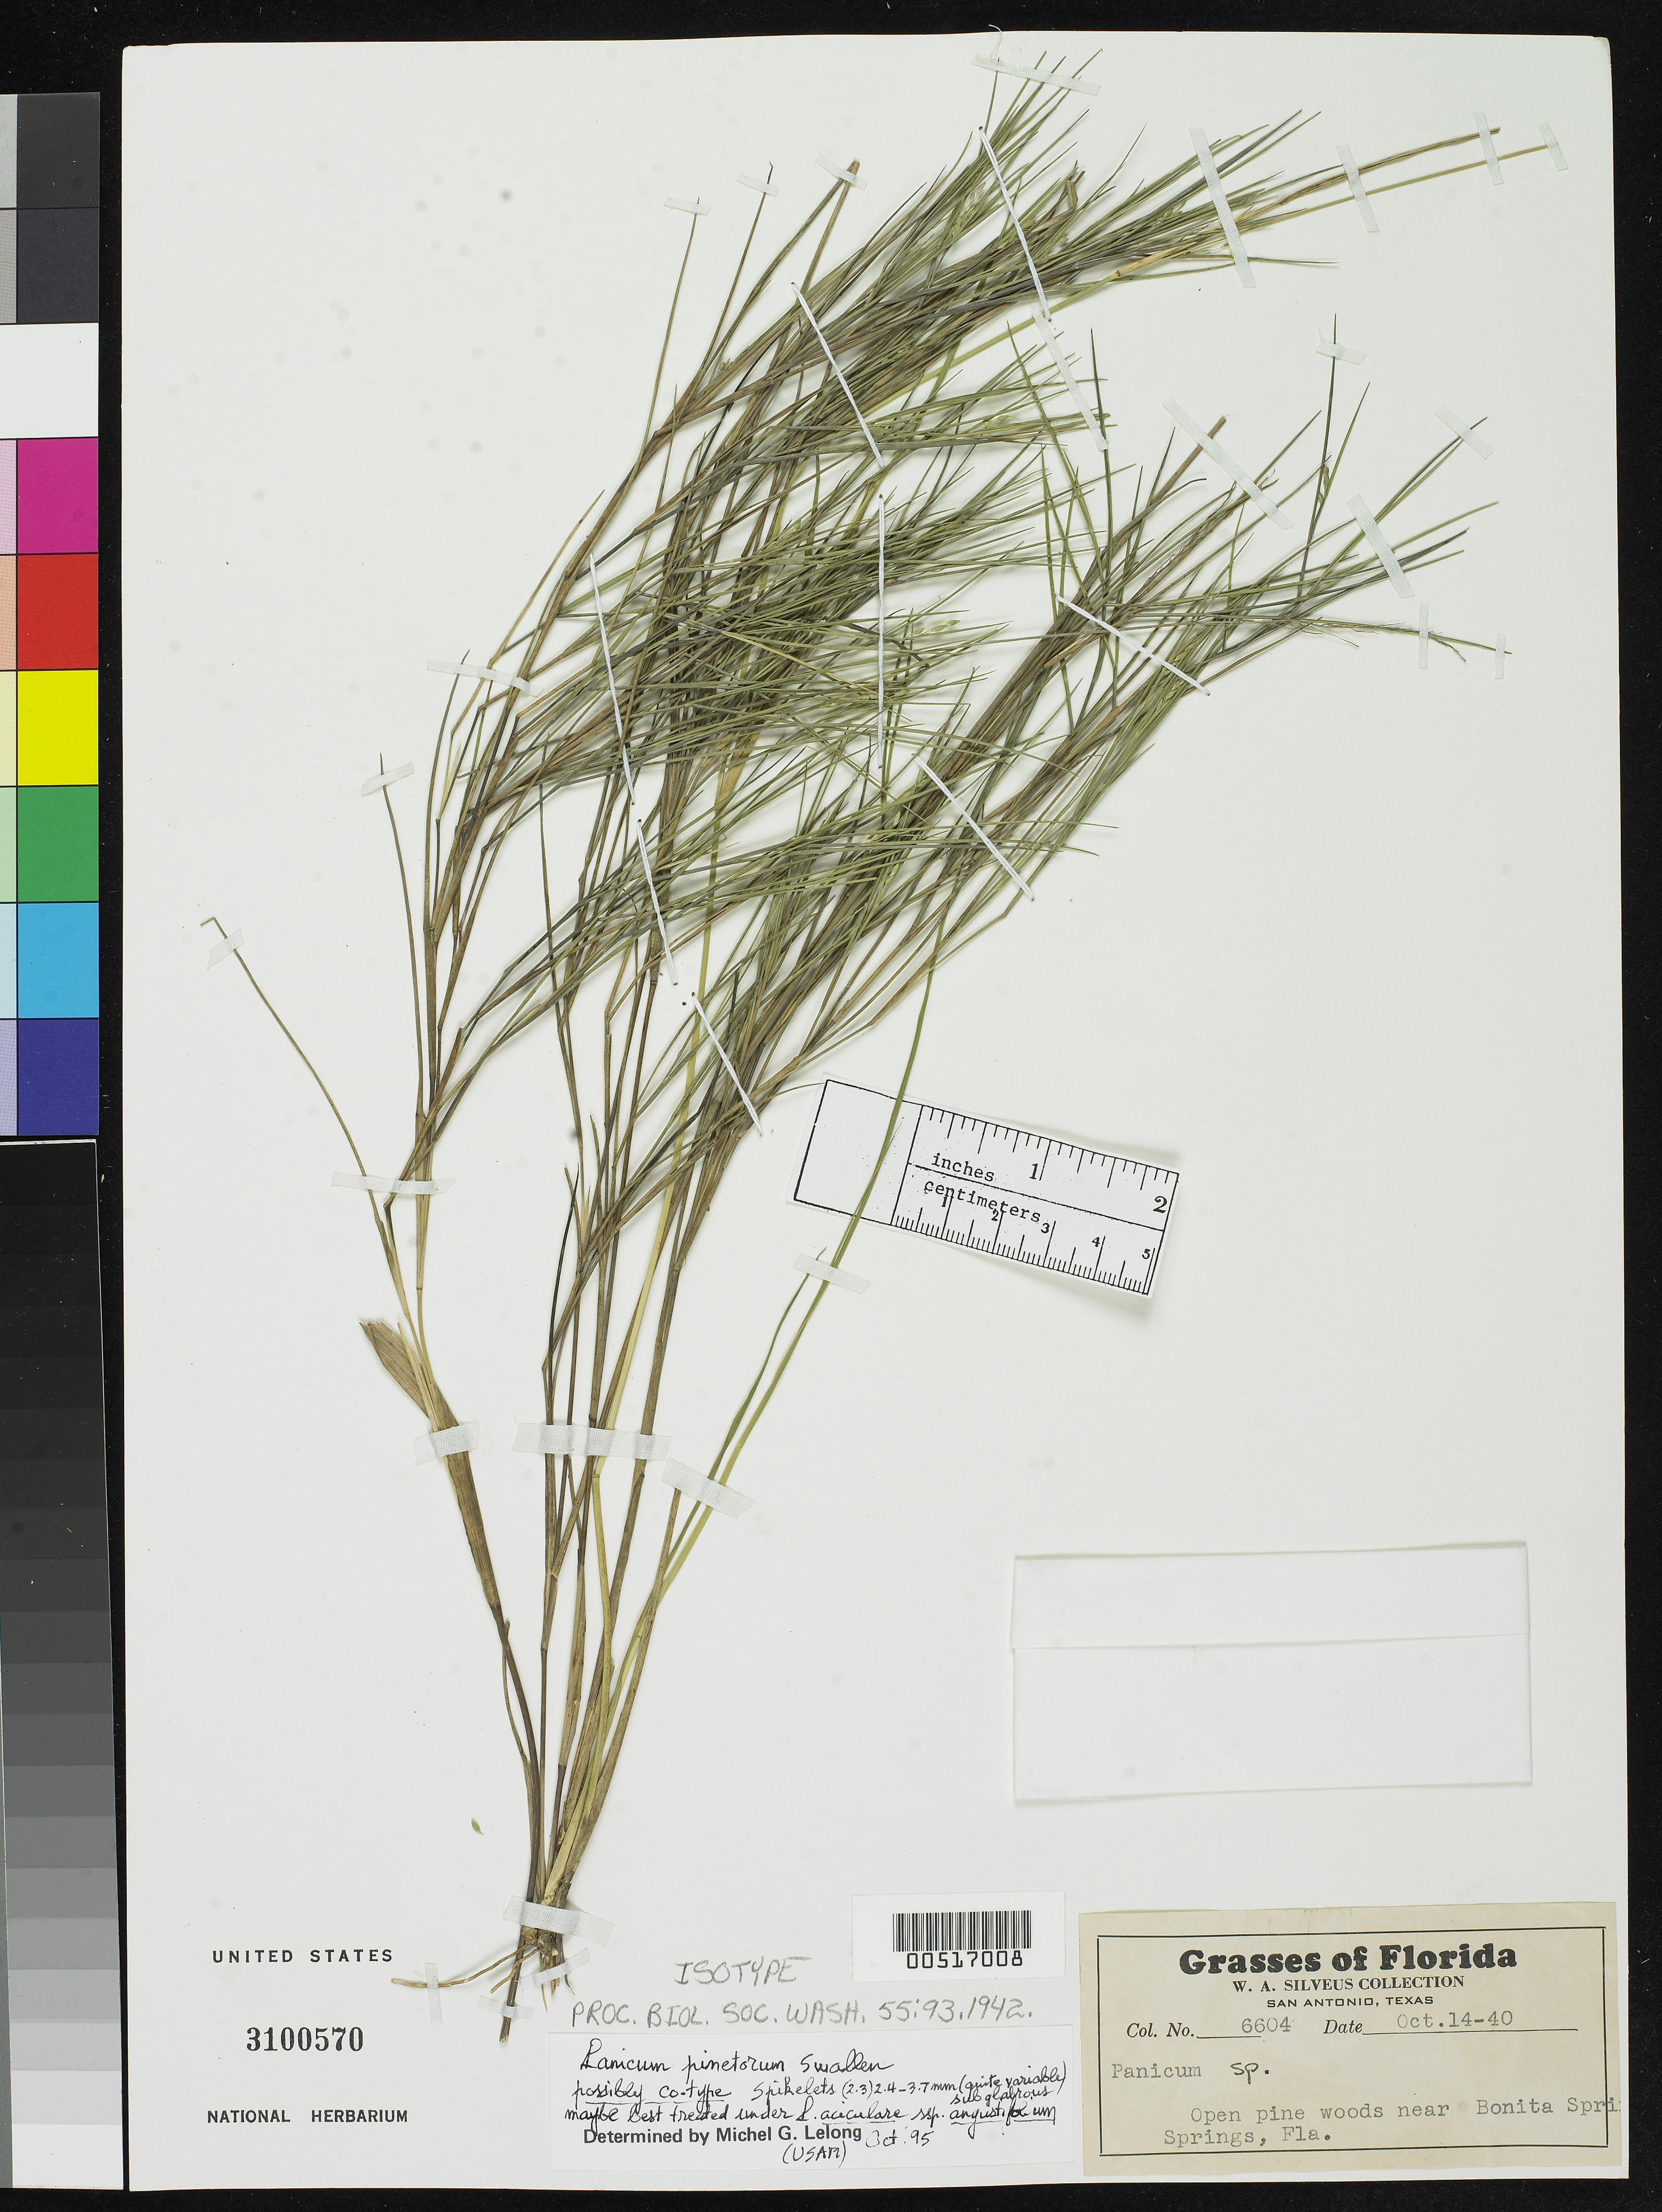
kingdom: Plantae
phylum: Tracheophyta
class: Liliopsida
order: Poales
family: Poaceae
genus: Panicum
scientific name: Panicum pinetorum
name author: Swallen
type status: Isotype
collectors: W. Silveus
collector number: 6604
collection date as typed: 14 Oct 1940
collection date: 1940-10-14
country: United States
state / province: Florida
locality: Open pine woods near Bonita Springs.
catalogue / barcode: US 3100570